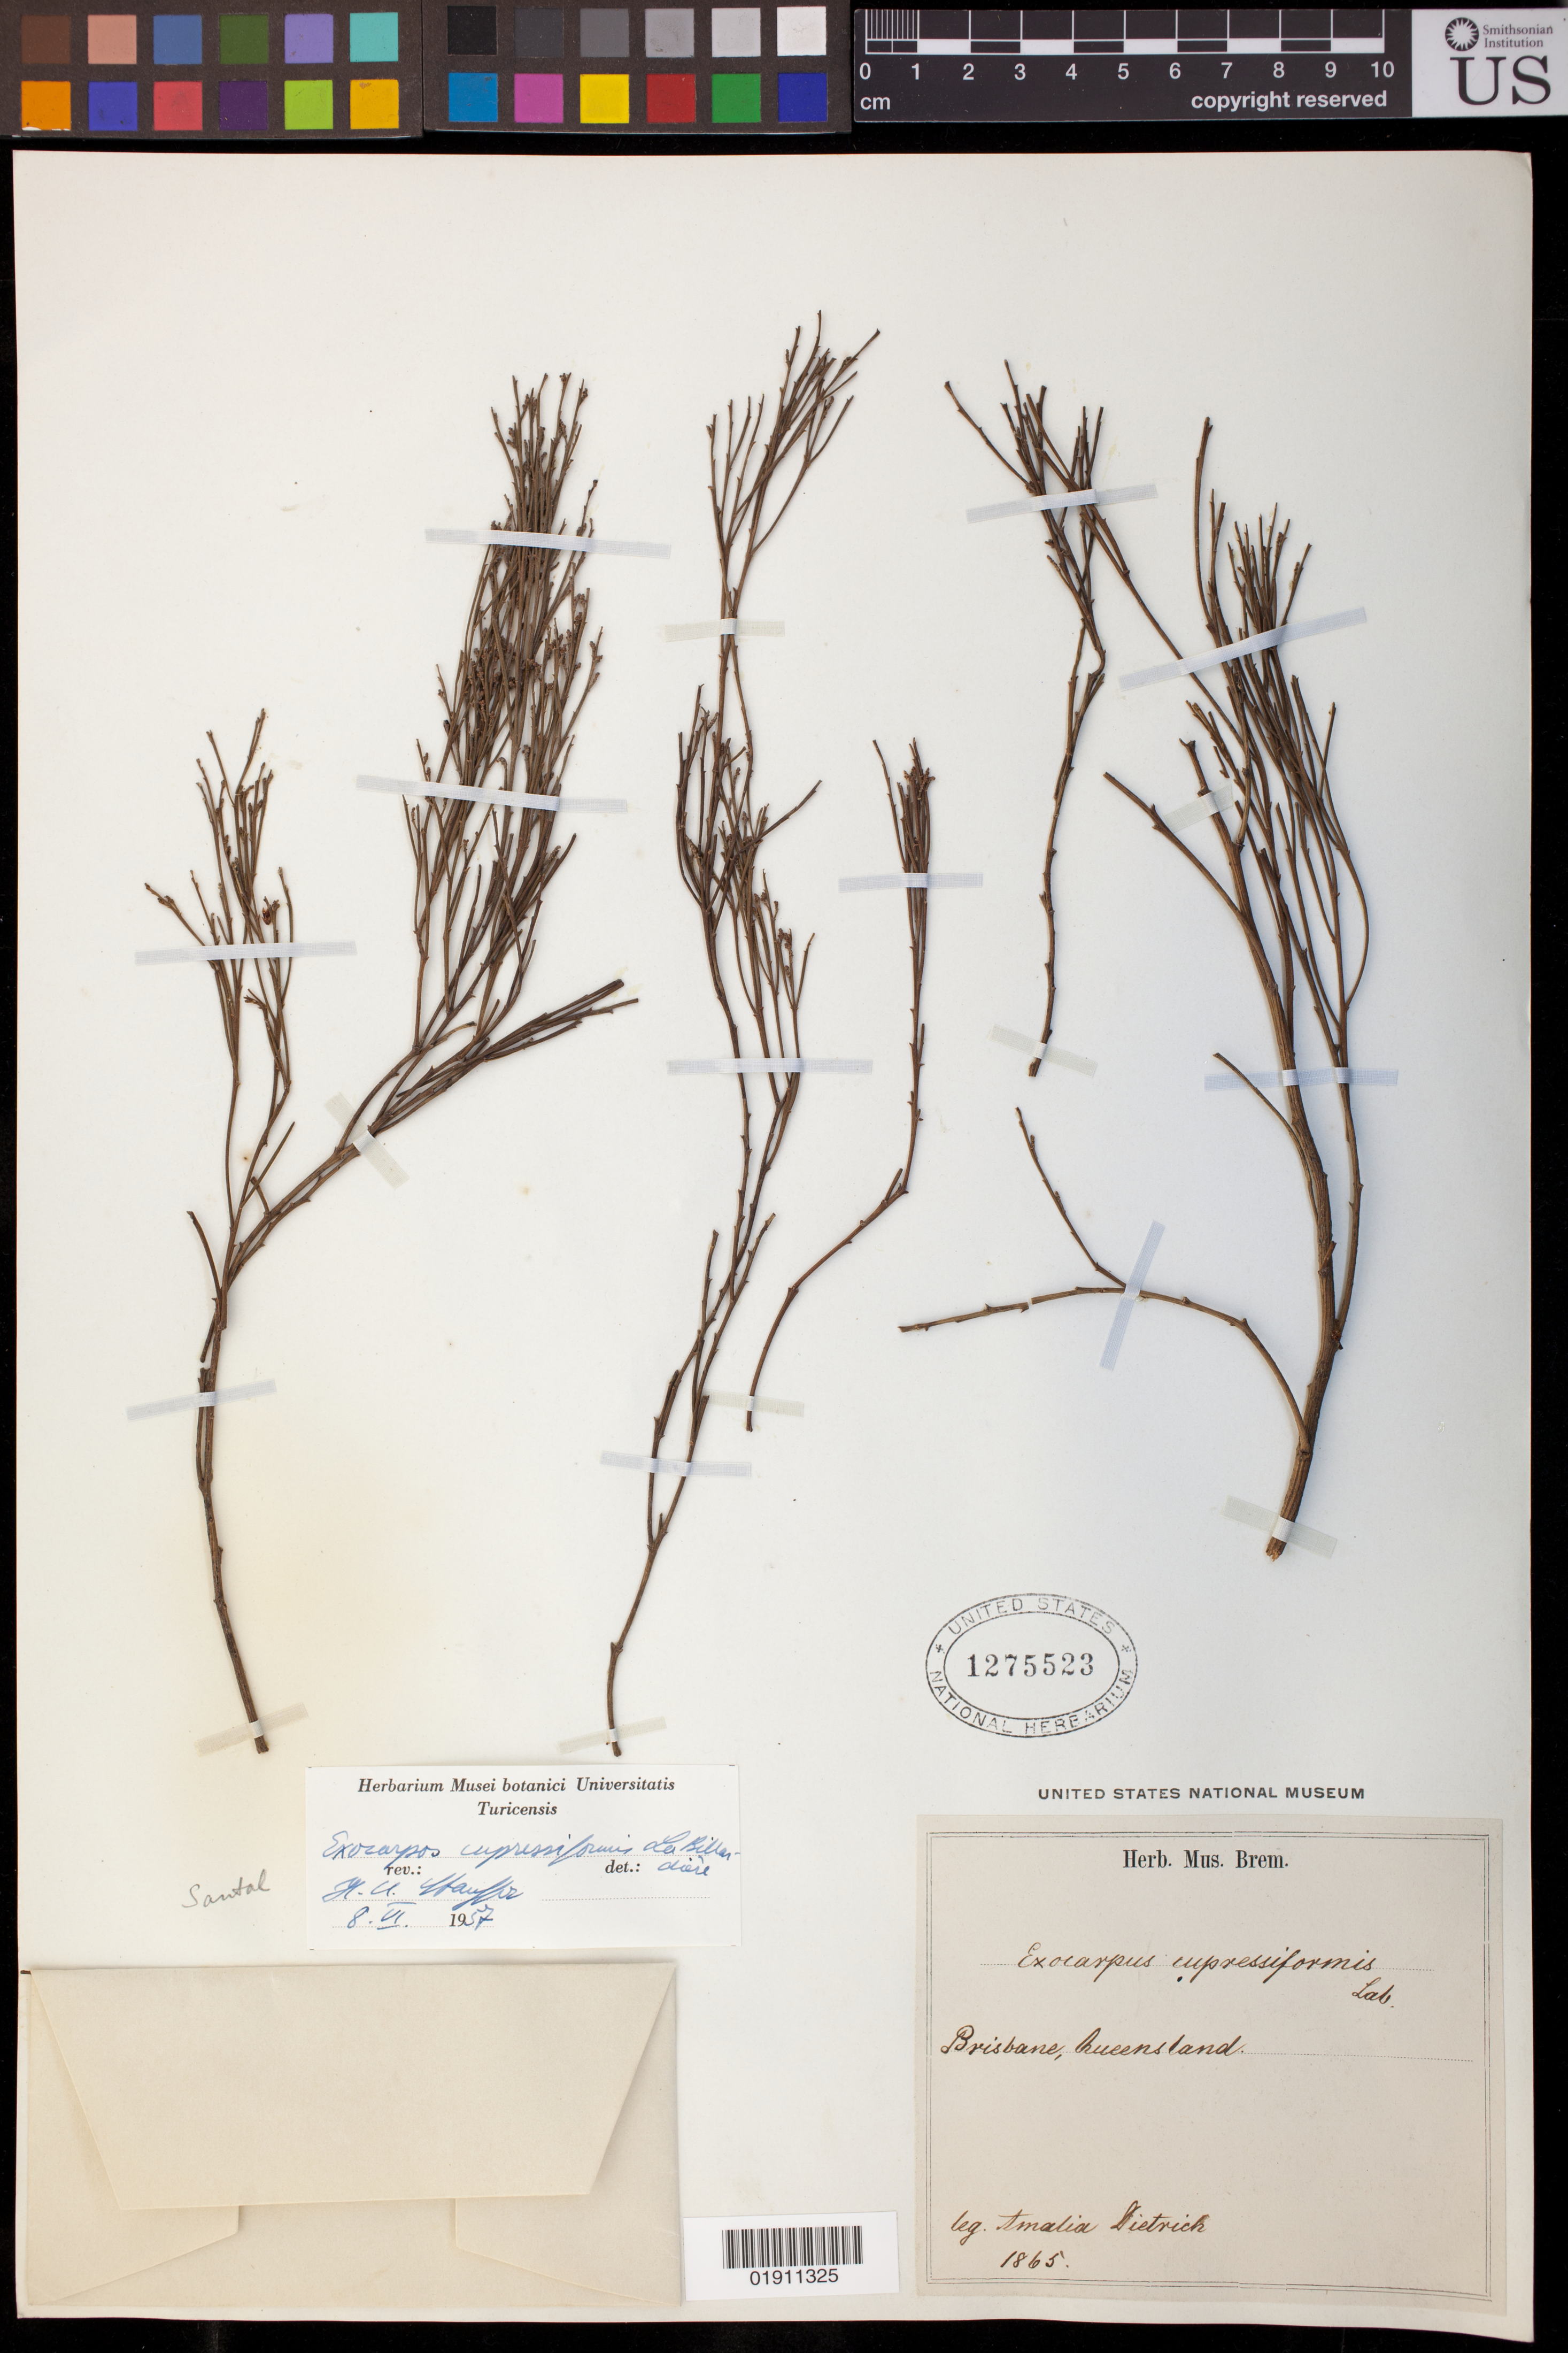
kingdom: Plantae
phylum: Tracheophyta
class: Magnoliopsida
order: Santalales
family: Santalaceae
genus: Exocarpos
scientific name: Exocarpos cupressiformis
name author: Labill.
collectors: A. Dietrich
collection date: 1865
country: Australia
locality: Brisbane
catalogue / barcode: US 1275523